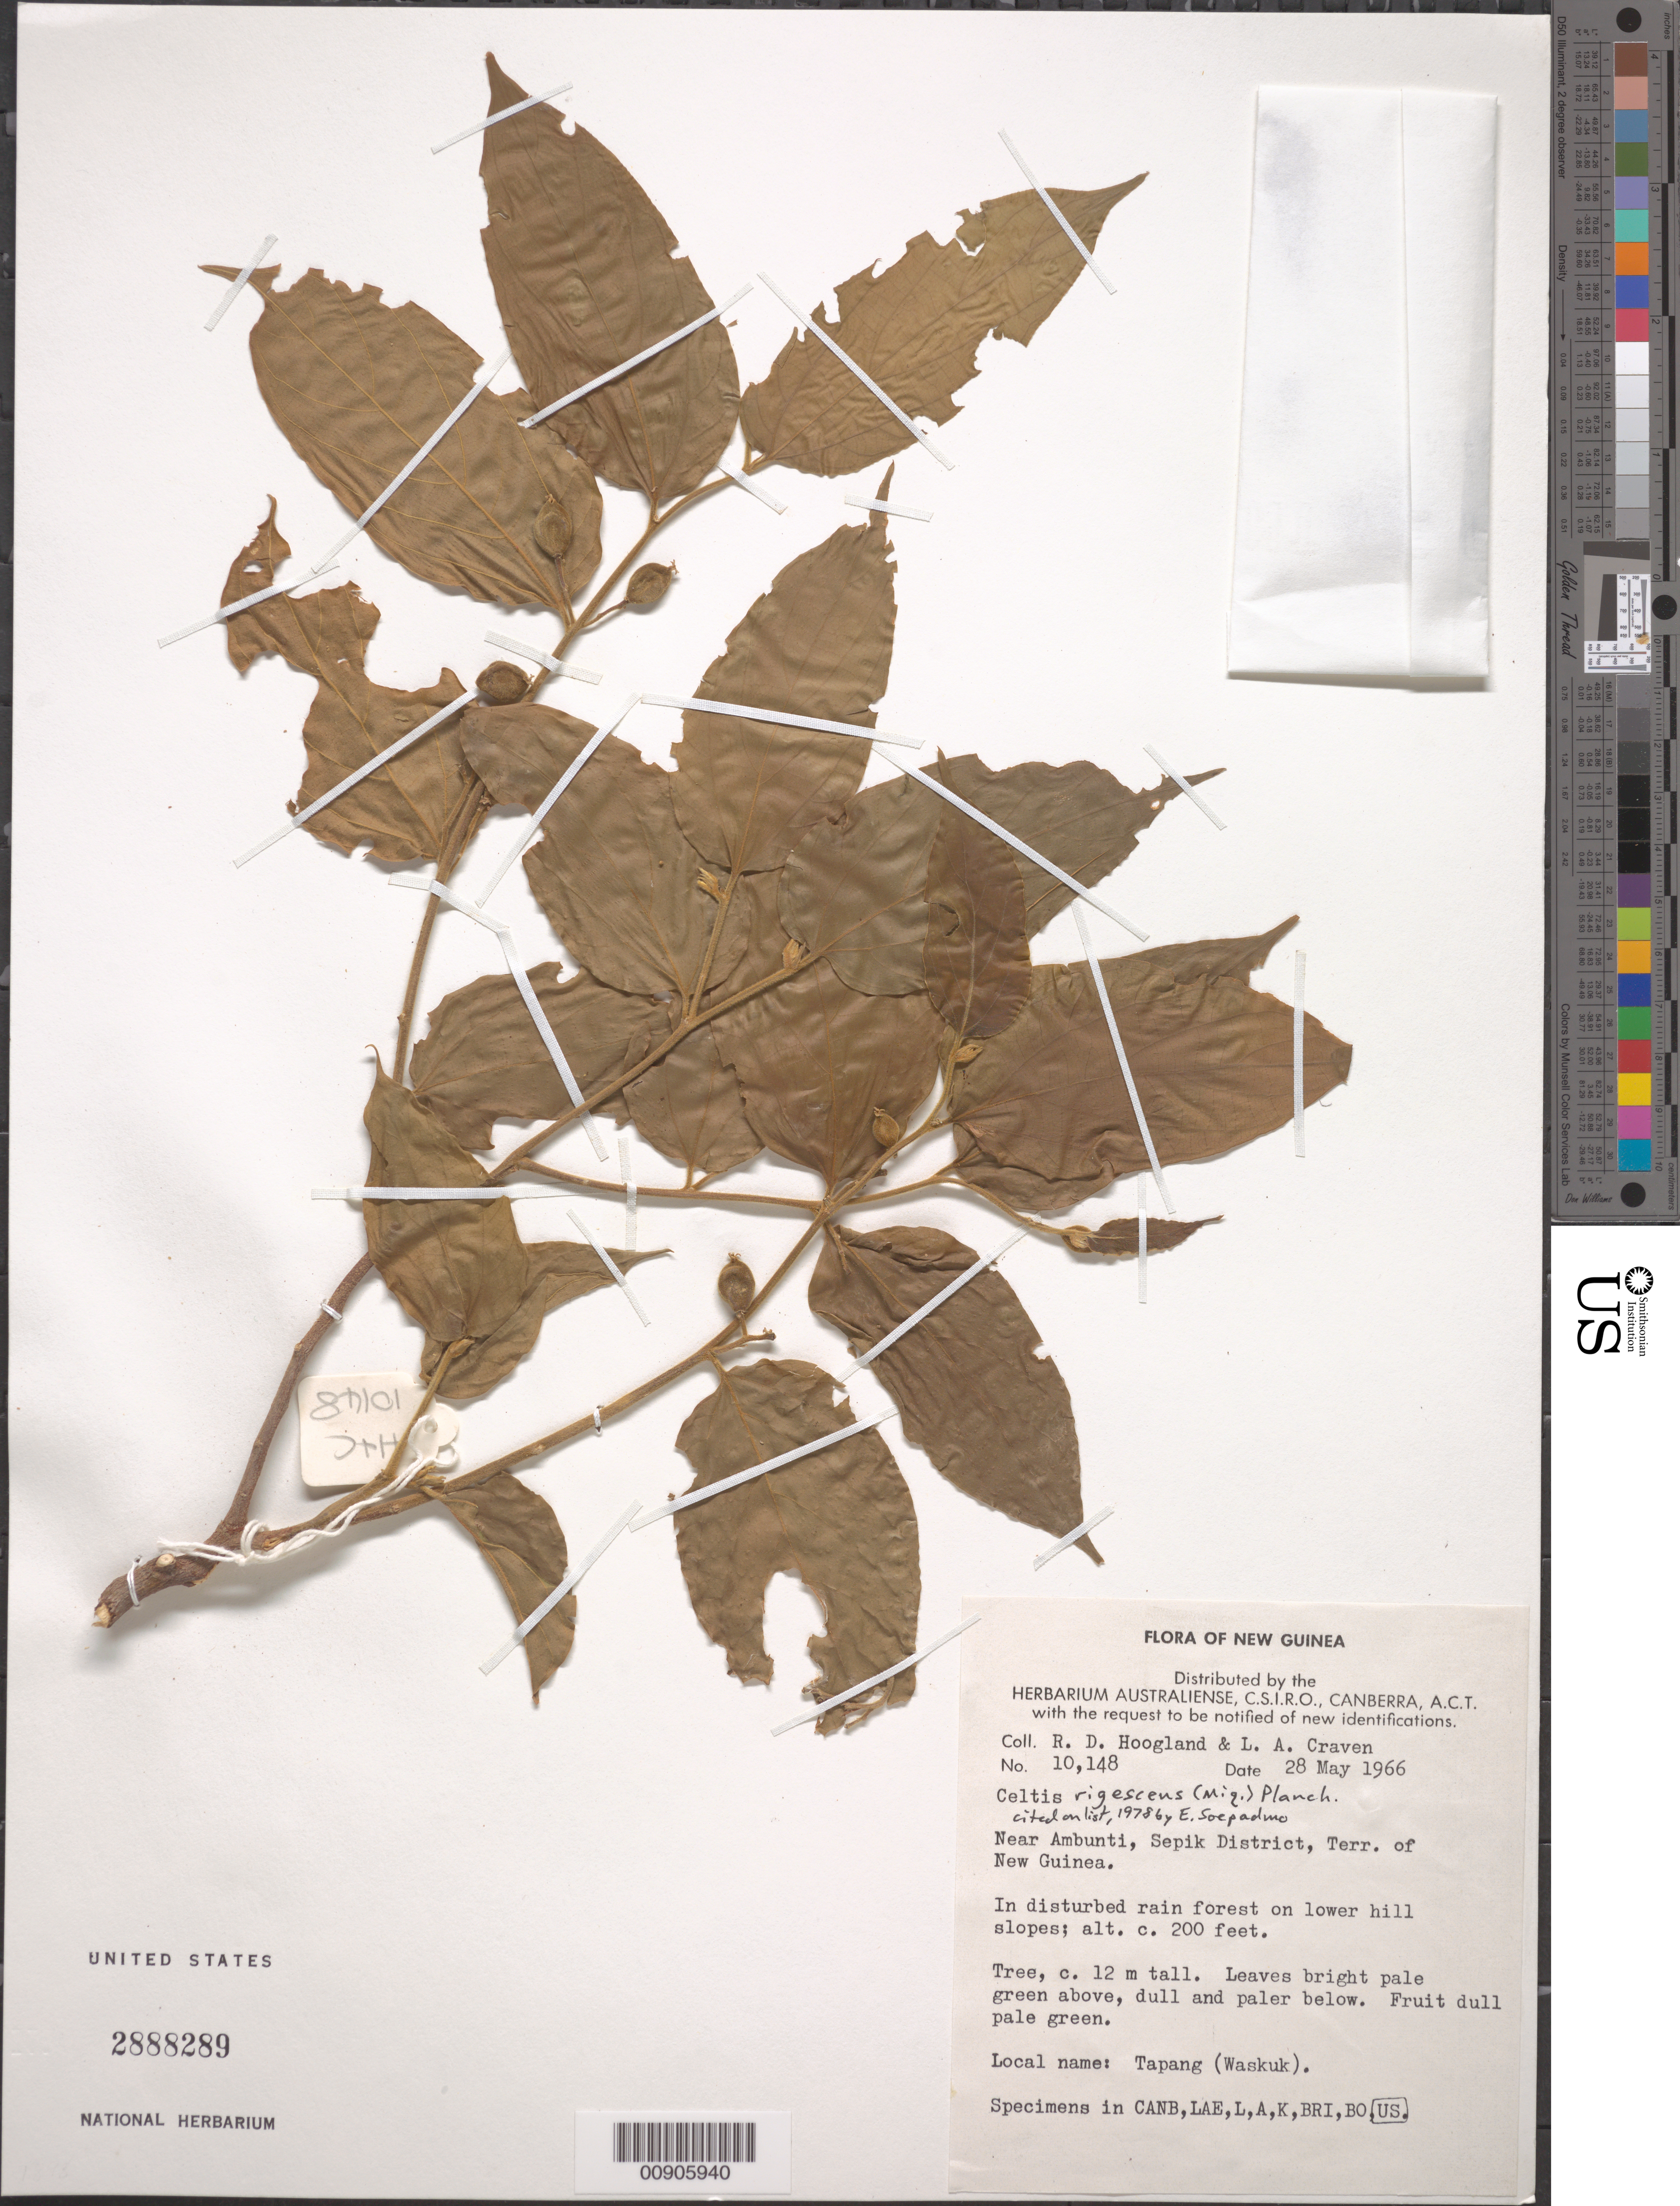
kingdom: Plantae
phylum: Tracheophyta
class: Magnoliopsida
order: Rosales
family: Cannabaceae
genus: Celtis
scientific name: Celtis latifolia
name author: (Blume) Planch.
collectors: R. D. Hoogland & L. A. Craven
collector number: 10148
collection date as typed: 28 May 1966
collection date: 1966-05-28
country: Papua New Guinea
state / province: East Sepik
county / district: Ambunti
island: New Guinea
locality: Near Ambunti, Sepk District, Terr. of New Guinea.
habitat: In disturbed rain forest on lower hill slopes.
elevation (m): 61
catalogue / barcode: US 2888289